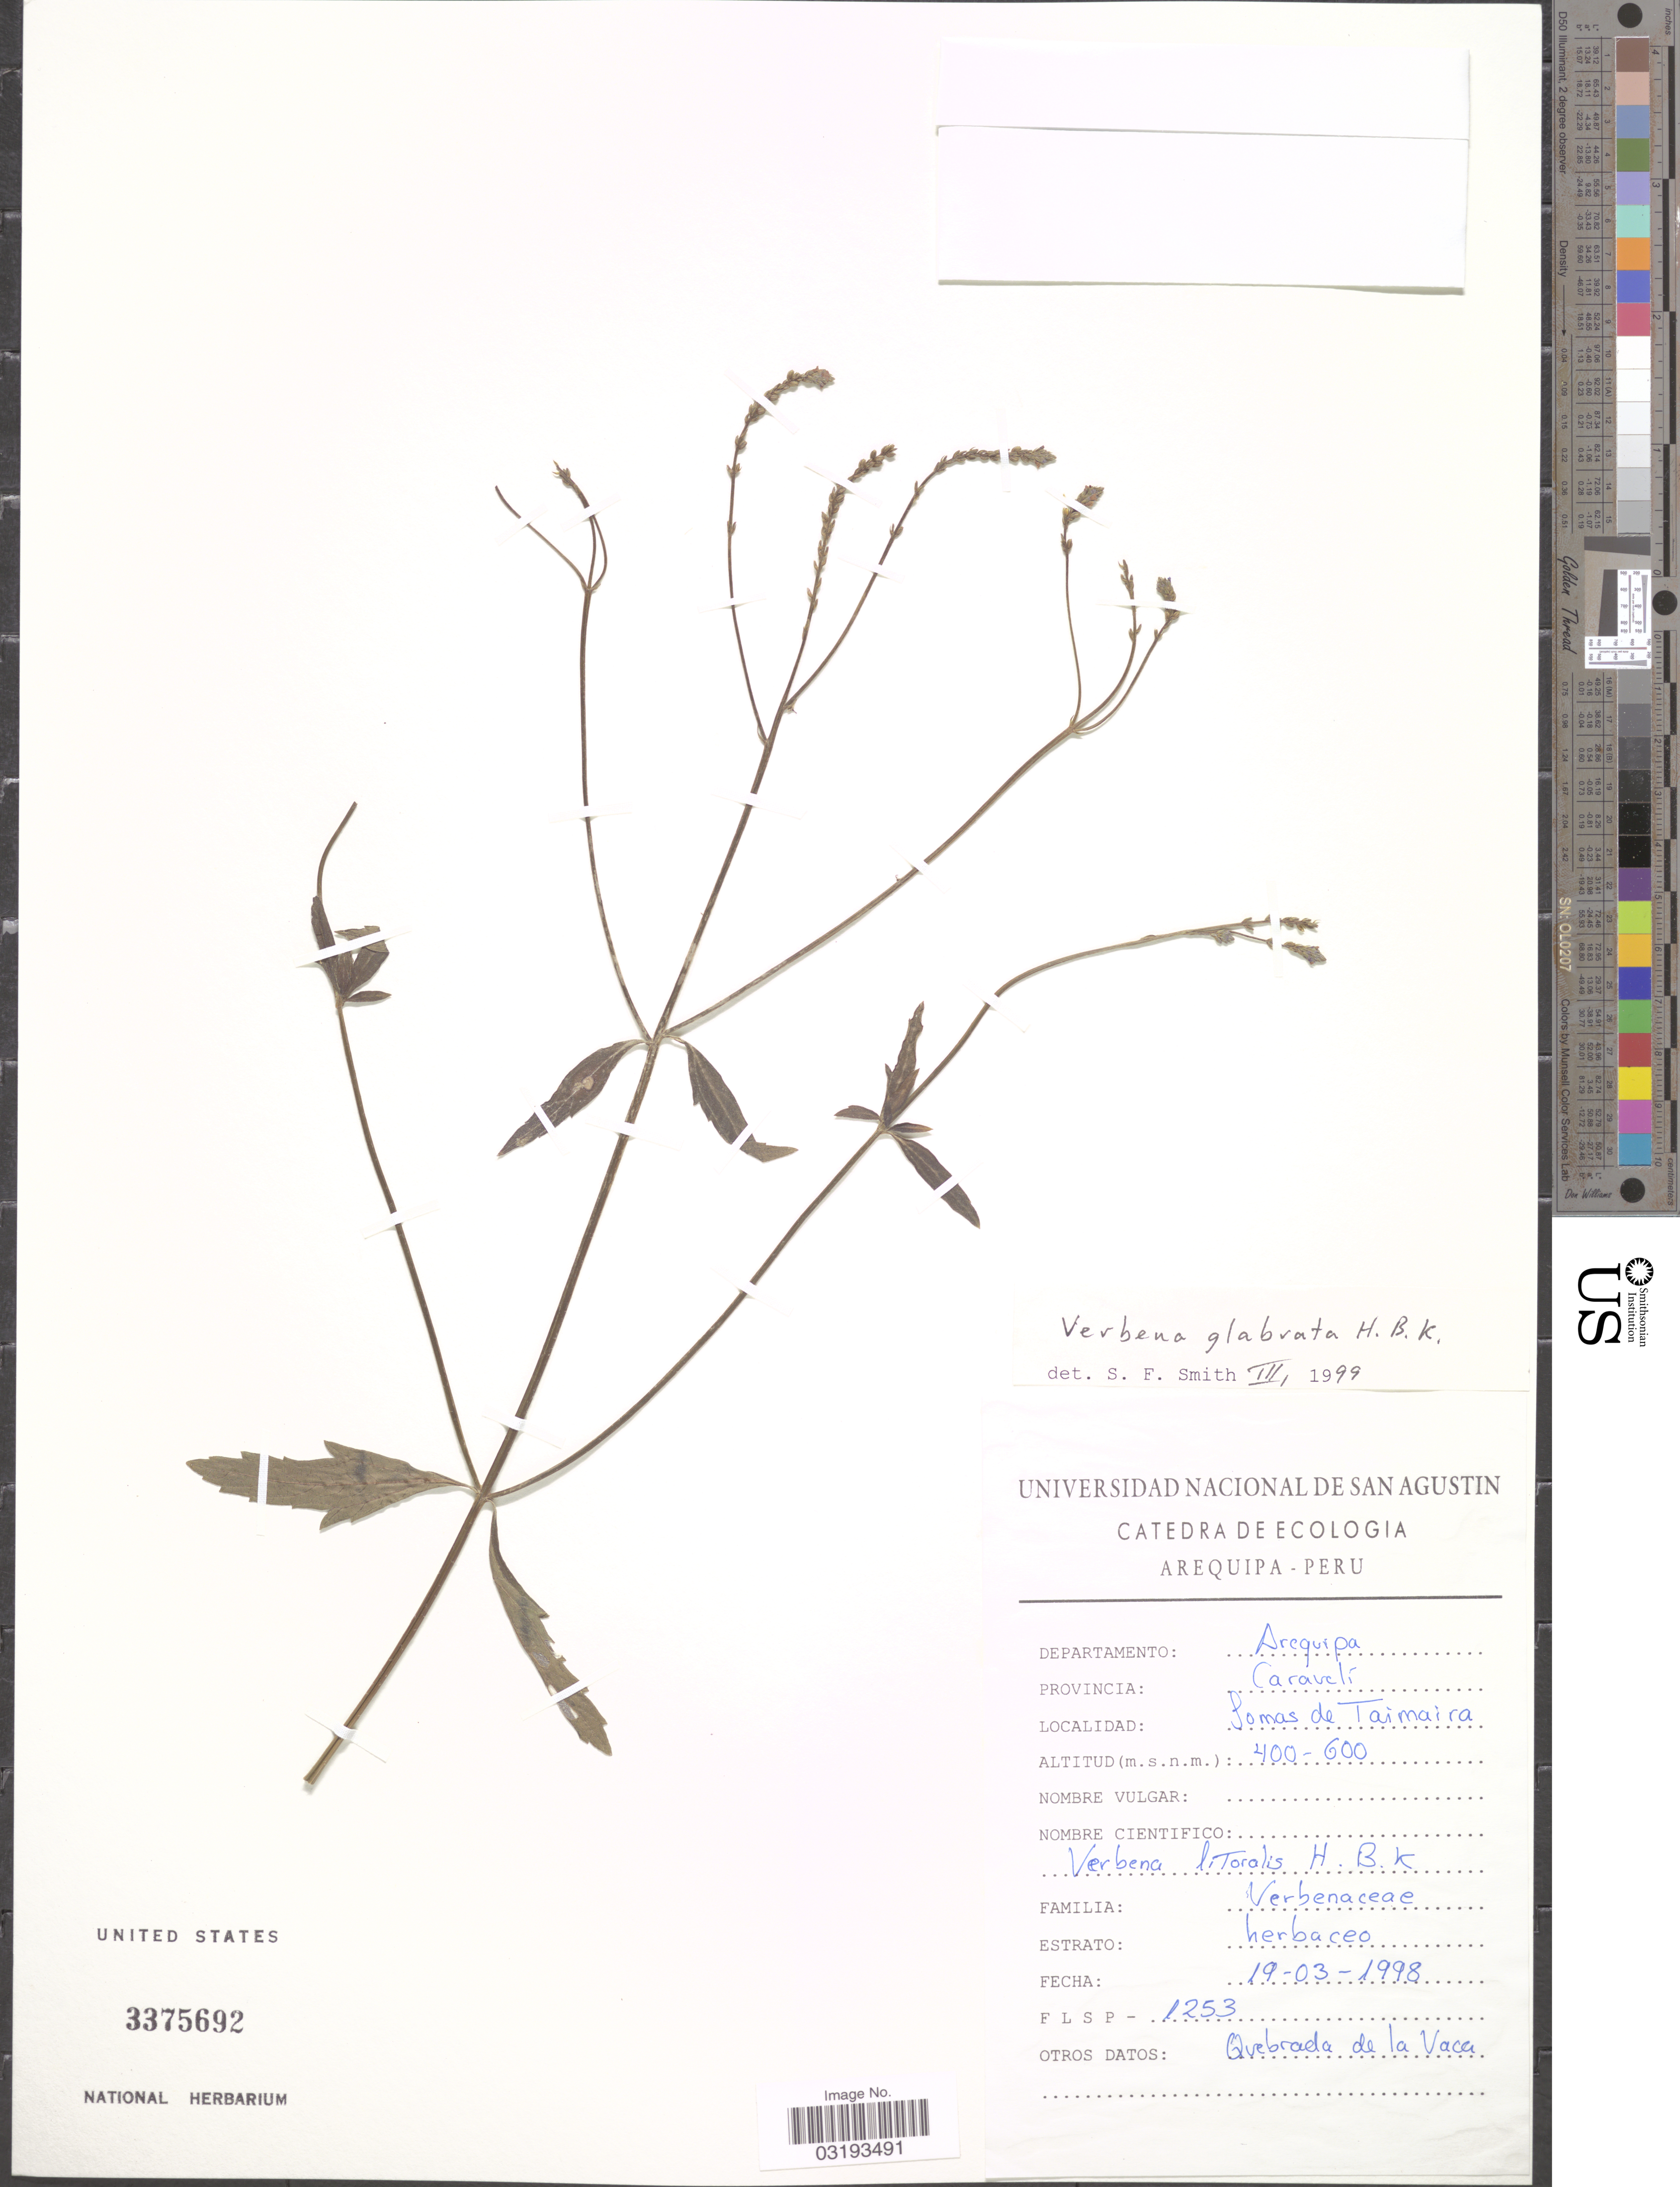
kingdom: Plantae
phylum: Tracheophyta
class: Magnoliopsida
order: Lamiales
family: Verbenaceae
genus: Verbena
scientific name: Verbena glabrata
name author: Kunth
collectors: F. L. S. P.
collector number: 1253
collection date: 1998-03-19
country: Peru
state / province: Arequipa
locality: Departamento: Arequipa. Provincia: Caravelí. Lomas de Taimaira.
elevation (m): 400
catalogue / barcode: US 3375692